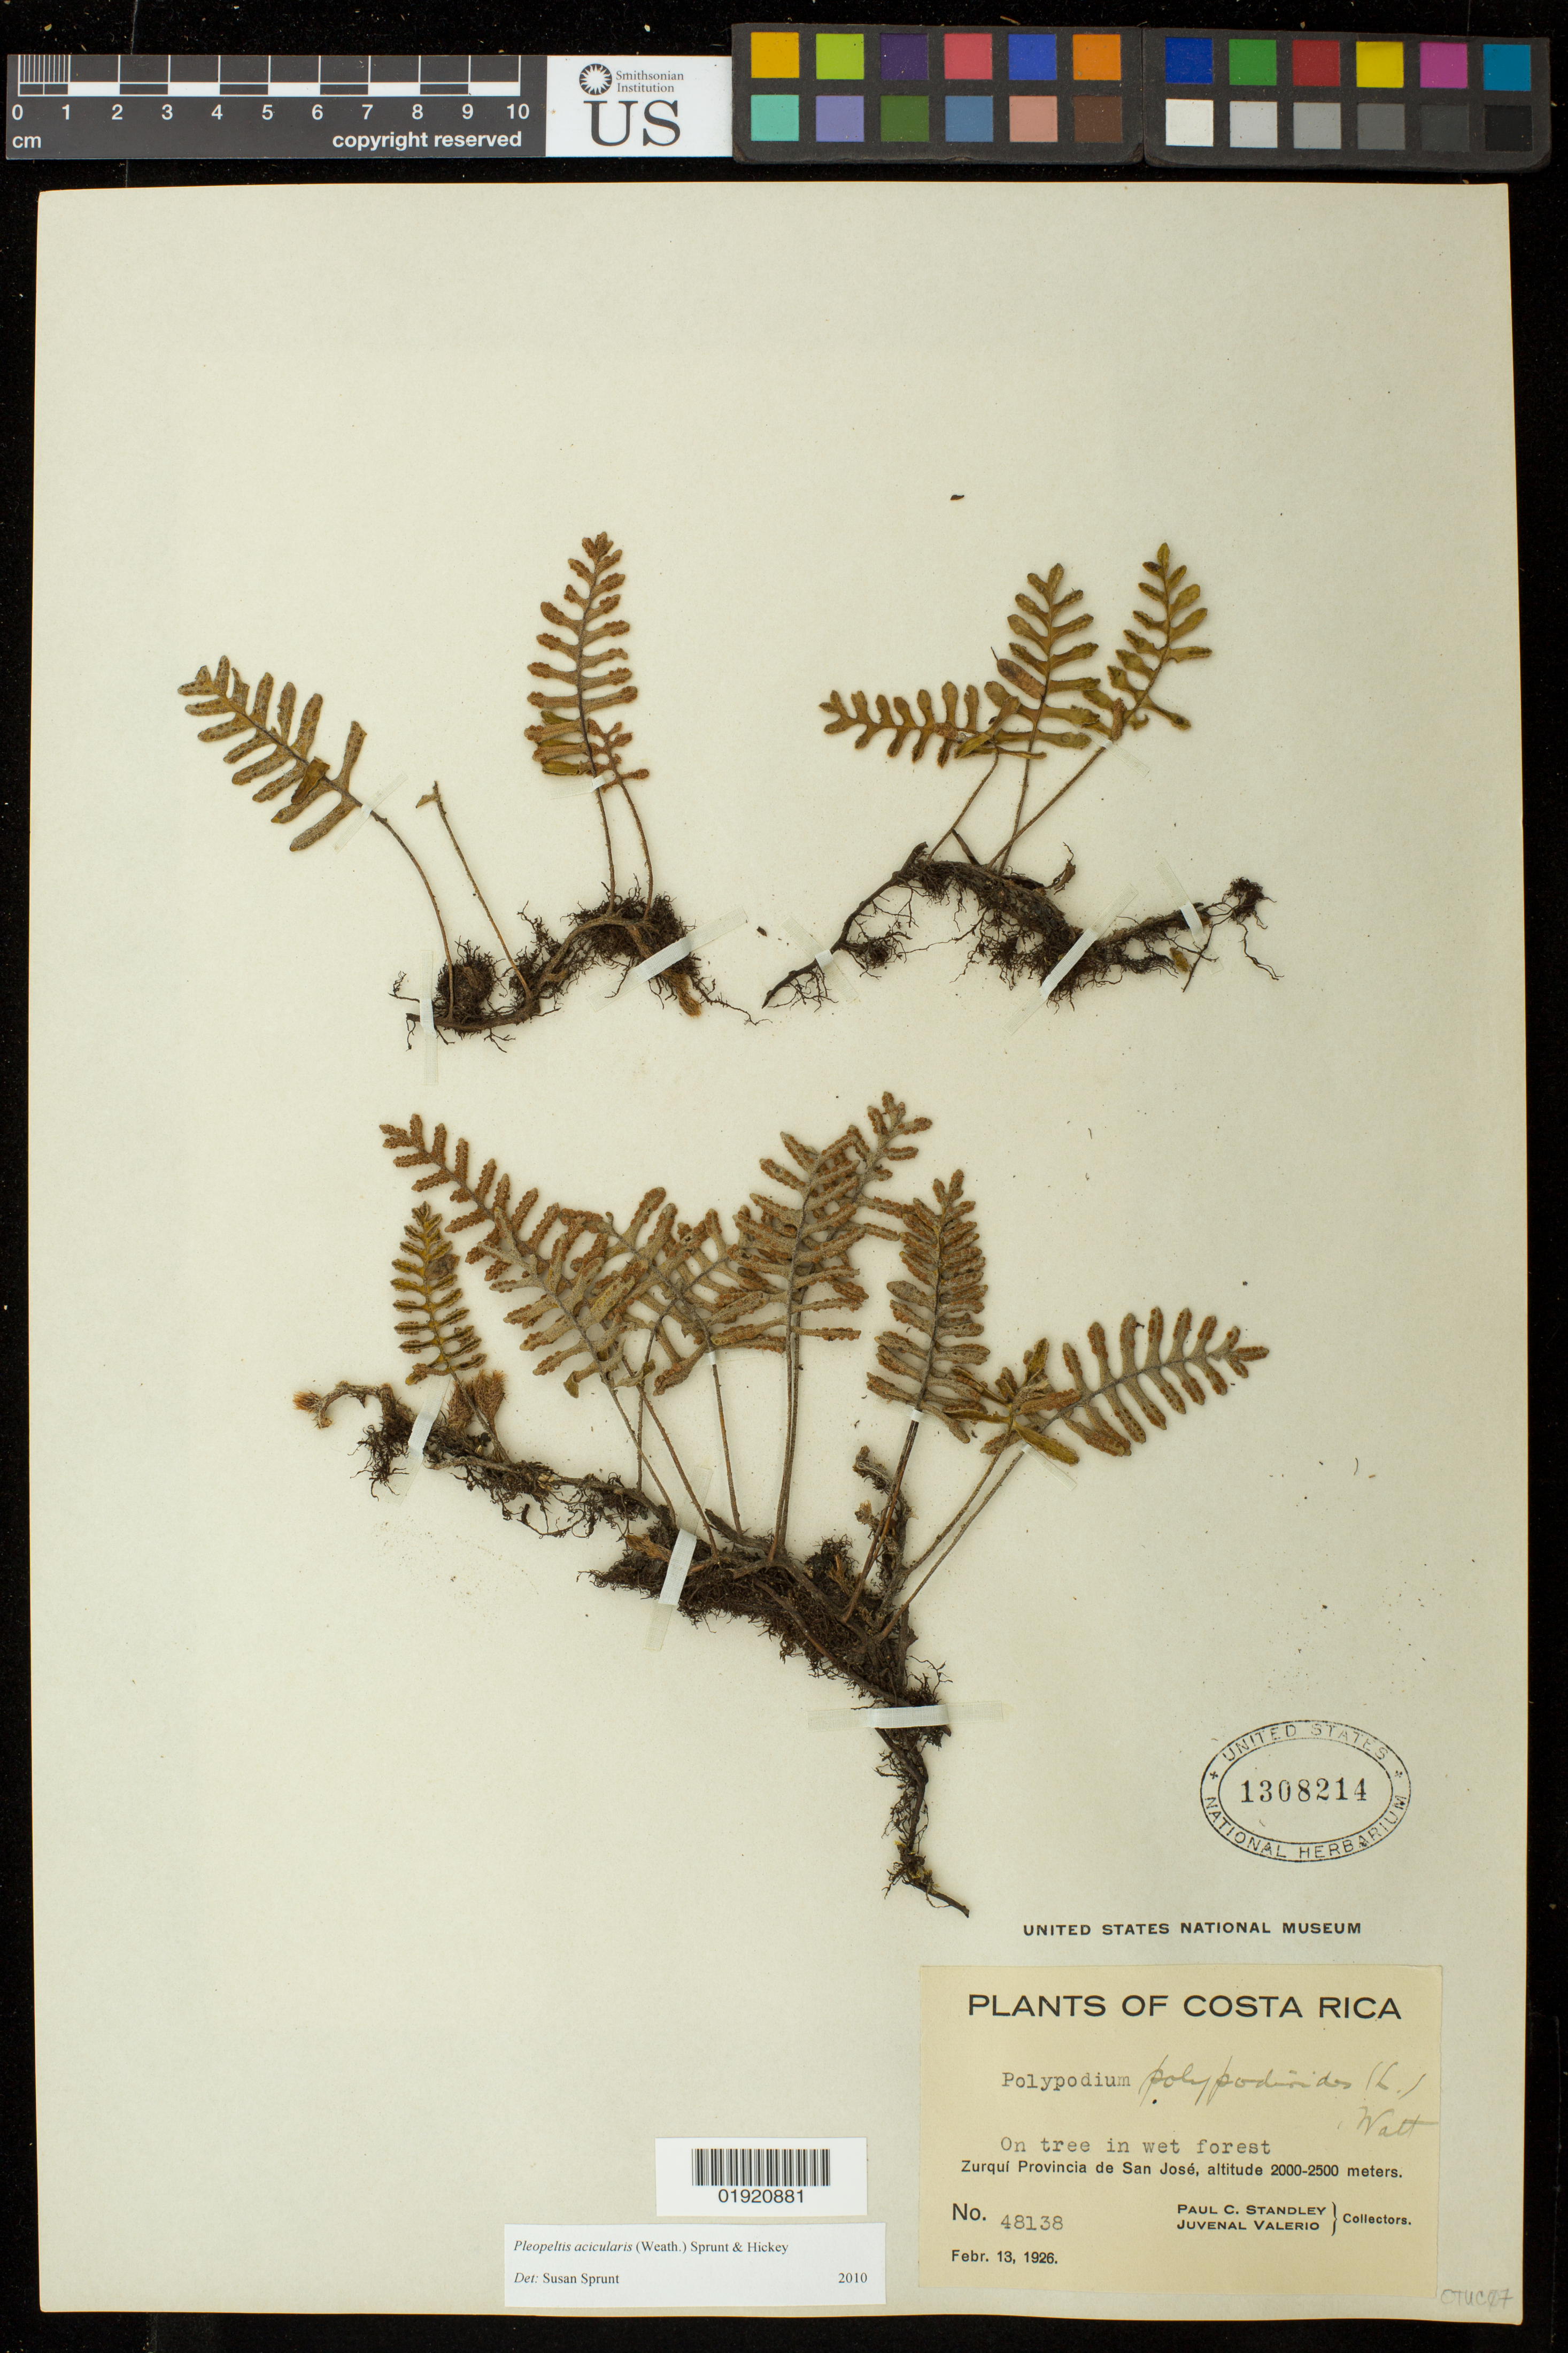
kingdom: Plantae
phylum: Tracheophyta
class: Polypodiopsida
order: Polypodiales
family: Polypodiaceae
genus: Pleopeltis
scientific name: Pleopeltis acicularis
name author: (Weath.) A.R. Sm. & Krömer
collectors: P. C. Standley & J. Valerio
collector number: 48138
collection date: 1926-02-13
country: Costa Rica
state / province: San José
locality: Zurqui Provincia de San Jose.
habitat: On tree in wet forest.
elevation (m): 2000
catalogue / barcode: US 1308214